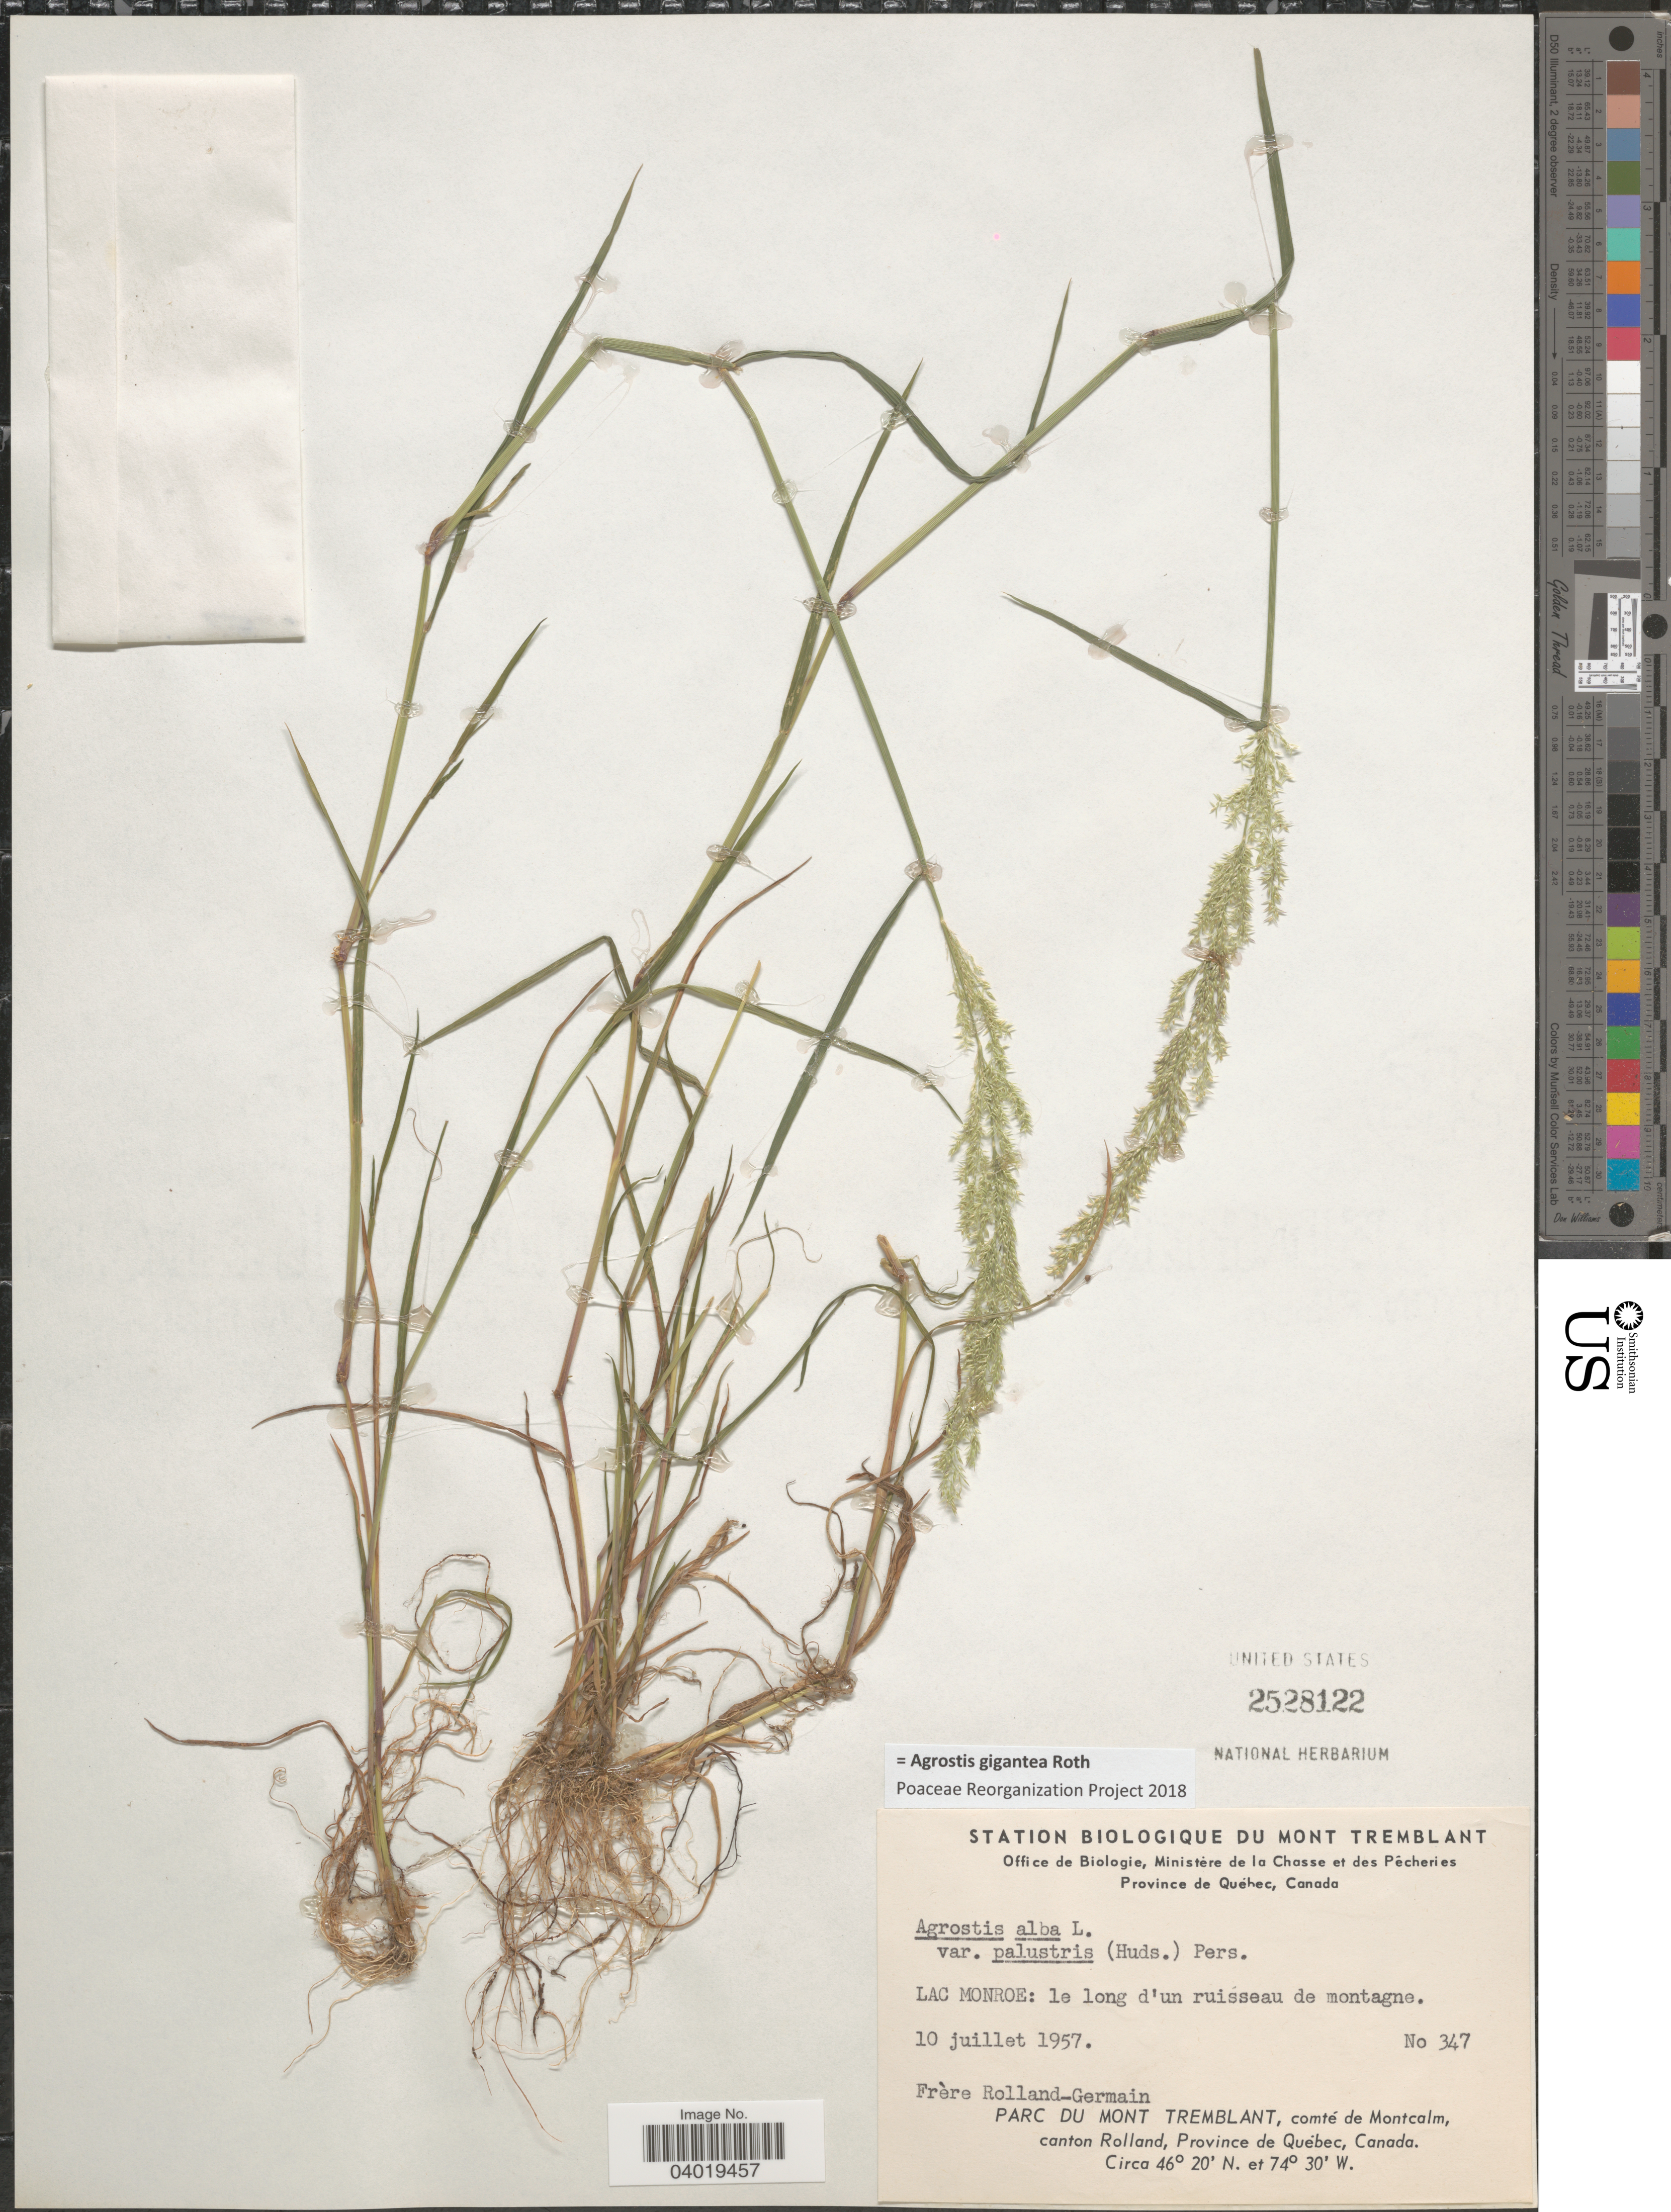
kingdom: Plantae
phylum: Tracheophyta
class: Liliopsida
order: Poales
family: Poaceae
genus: Agrostis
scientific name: Agrostis gigantea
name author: Roth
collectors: Rolland-Germain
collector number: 347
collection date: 1957-07-10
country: Canada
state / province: Quebec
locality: Lac Monroe: le long d'un ruisseau de montagne. Parc du Mont Tremblant, comté de Montcalm, canton Rolland.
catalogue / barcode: US 2528122